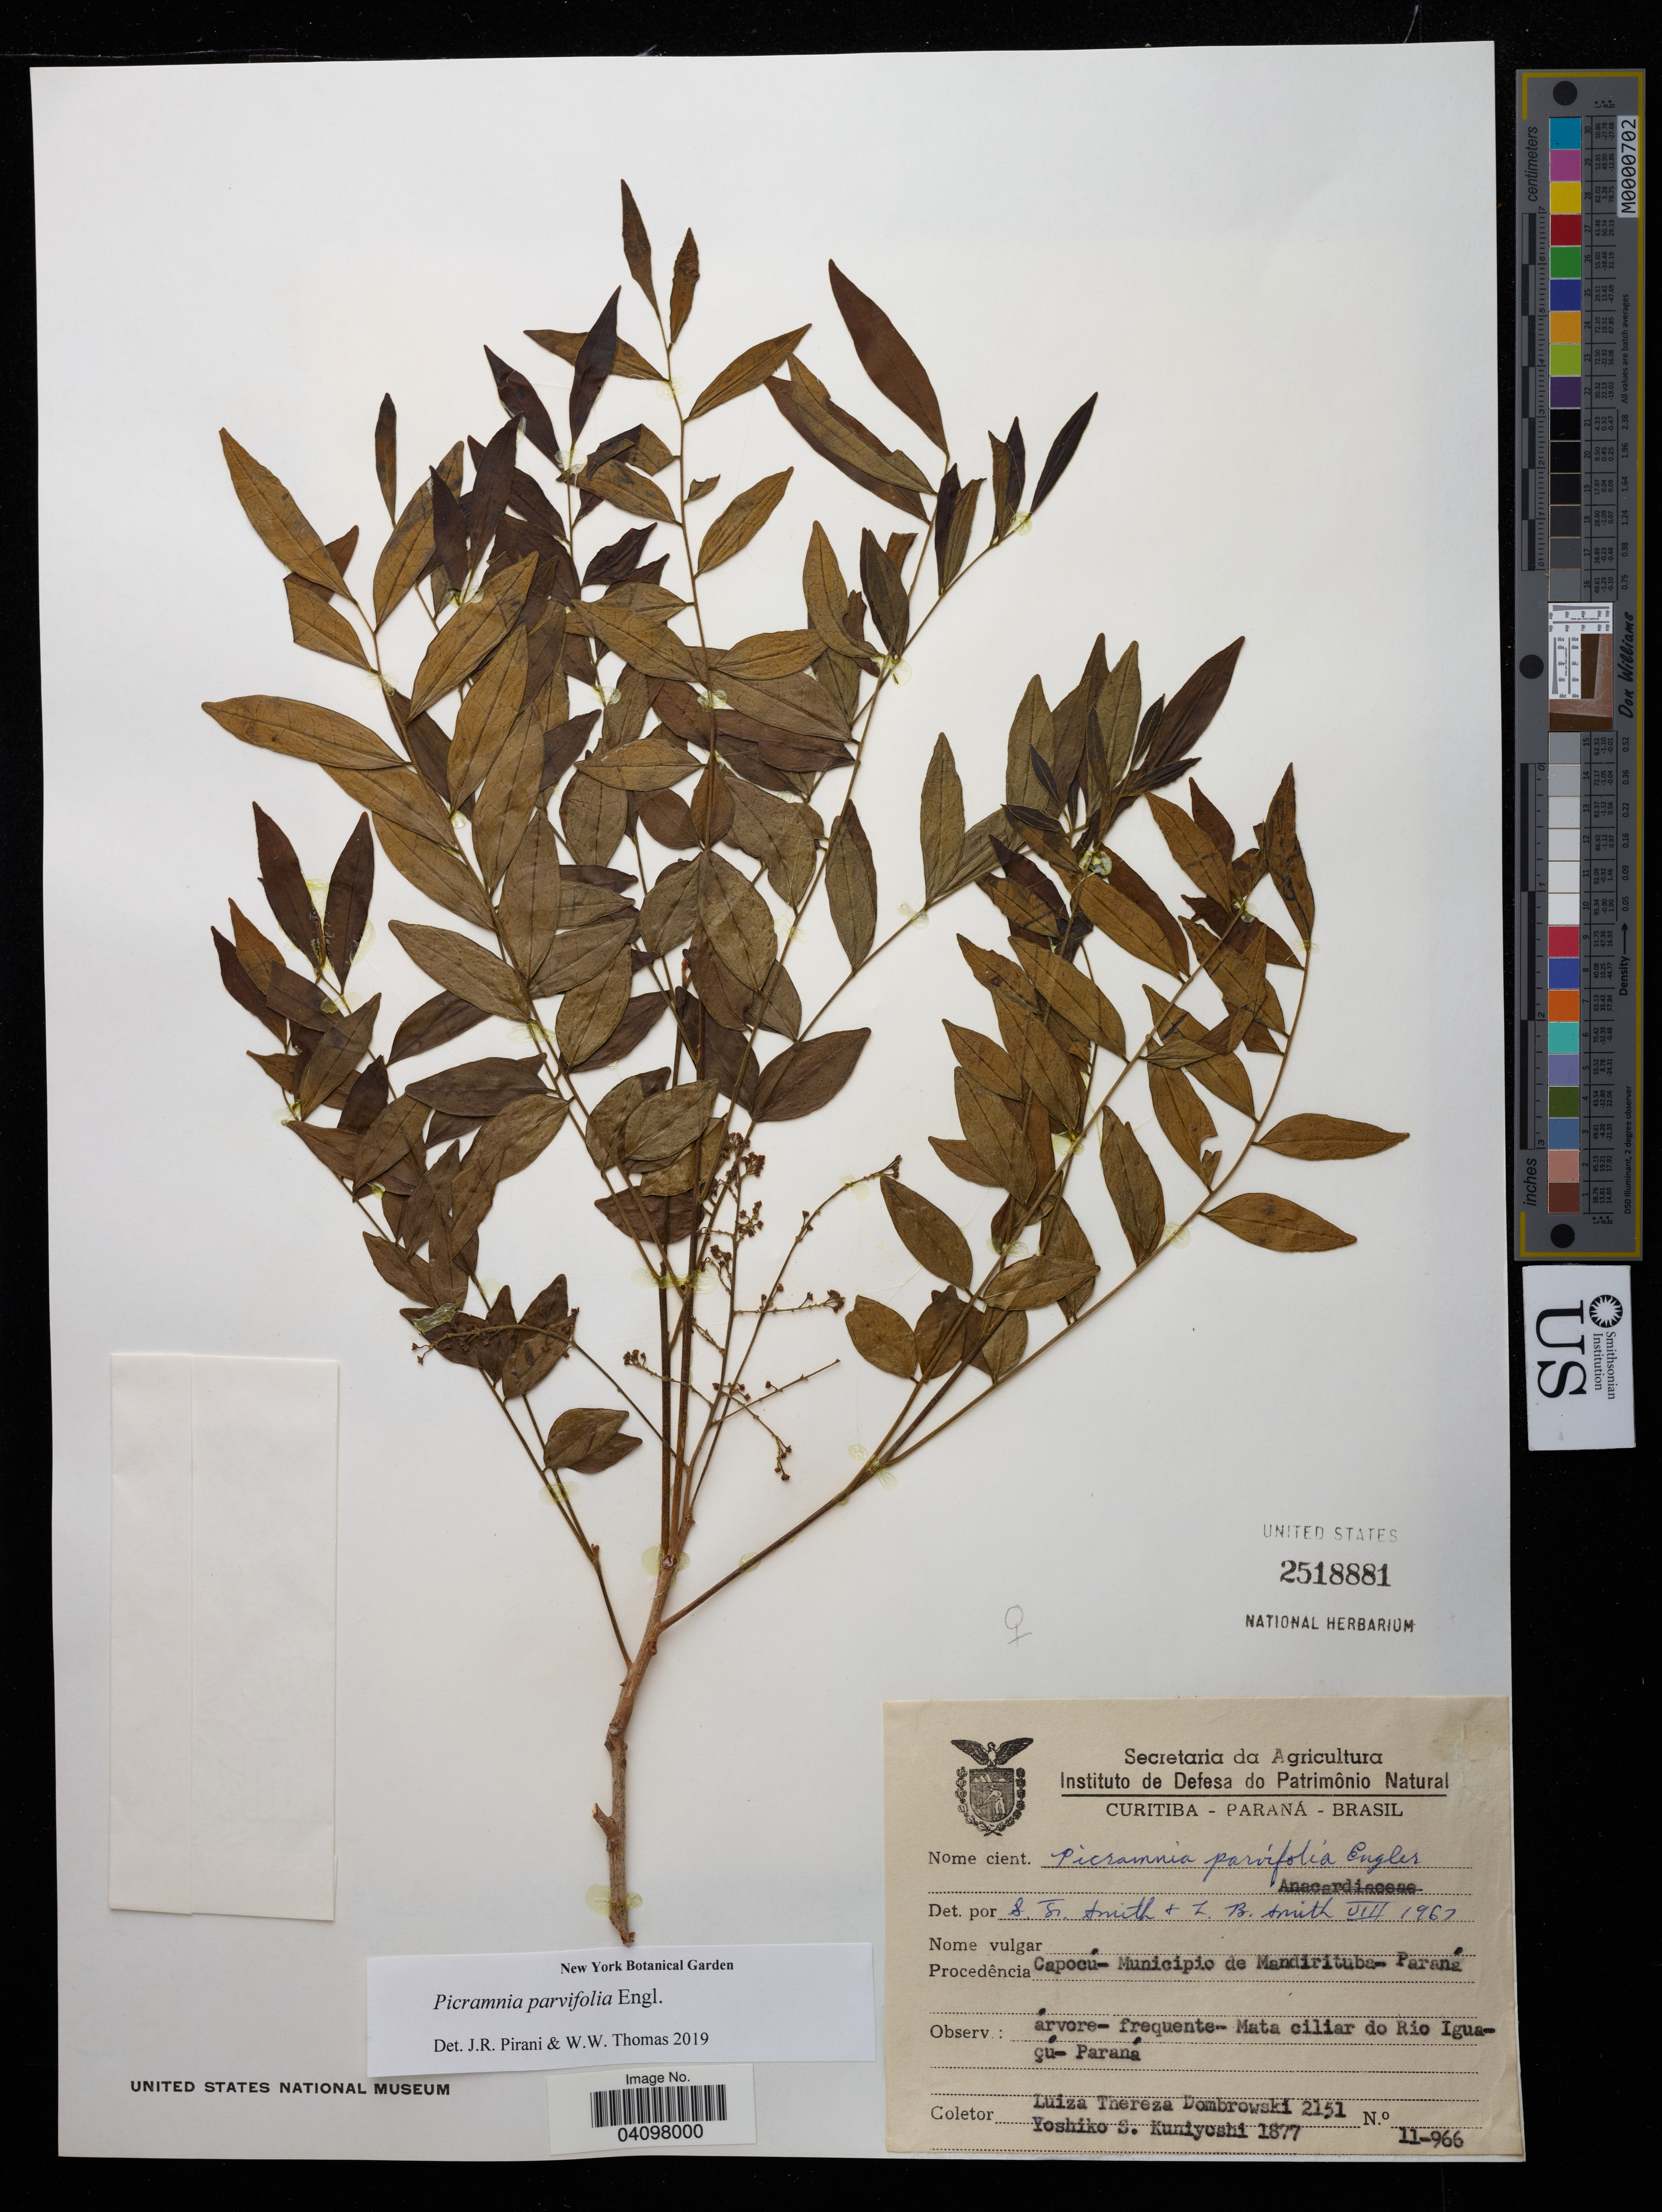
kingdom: Plantae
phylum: Tracheophyta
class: Magnoliopsida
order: Picramniales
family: Picramniaceae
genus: Picramnia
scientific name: Picramnia parvifolia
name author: Engl.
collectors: L. Dombrowski & Y. S. Kuniyoshi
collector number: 2151/1877/11-966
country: Brazil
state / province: Paraná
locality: Capocú - Municipio de Mandirituba.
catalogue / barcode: US 2518881